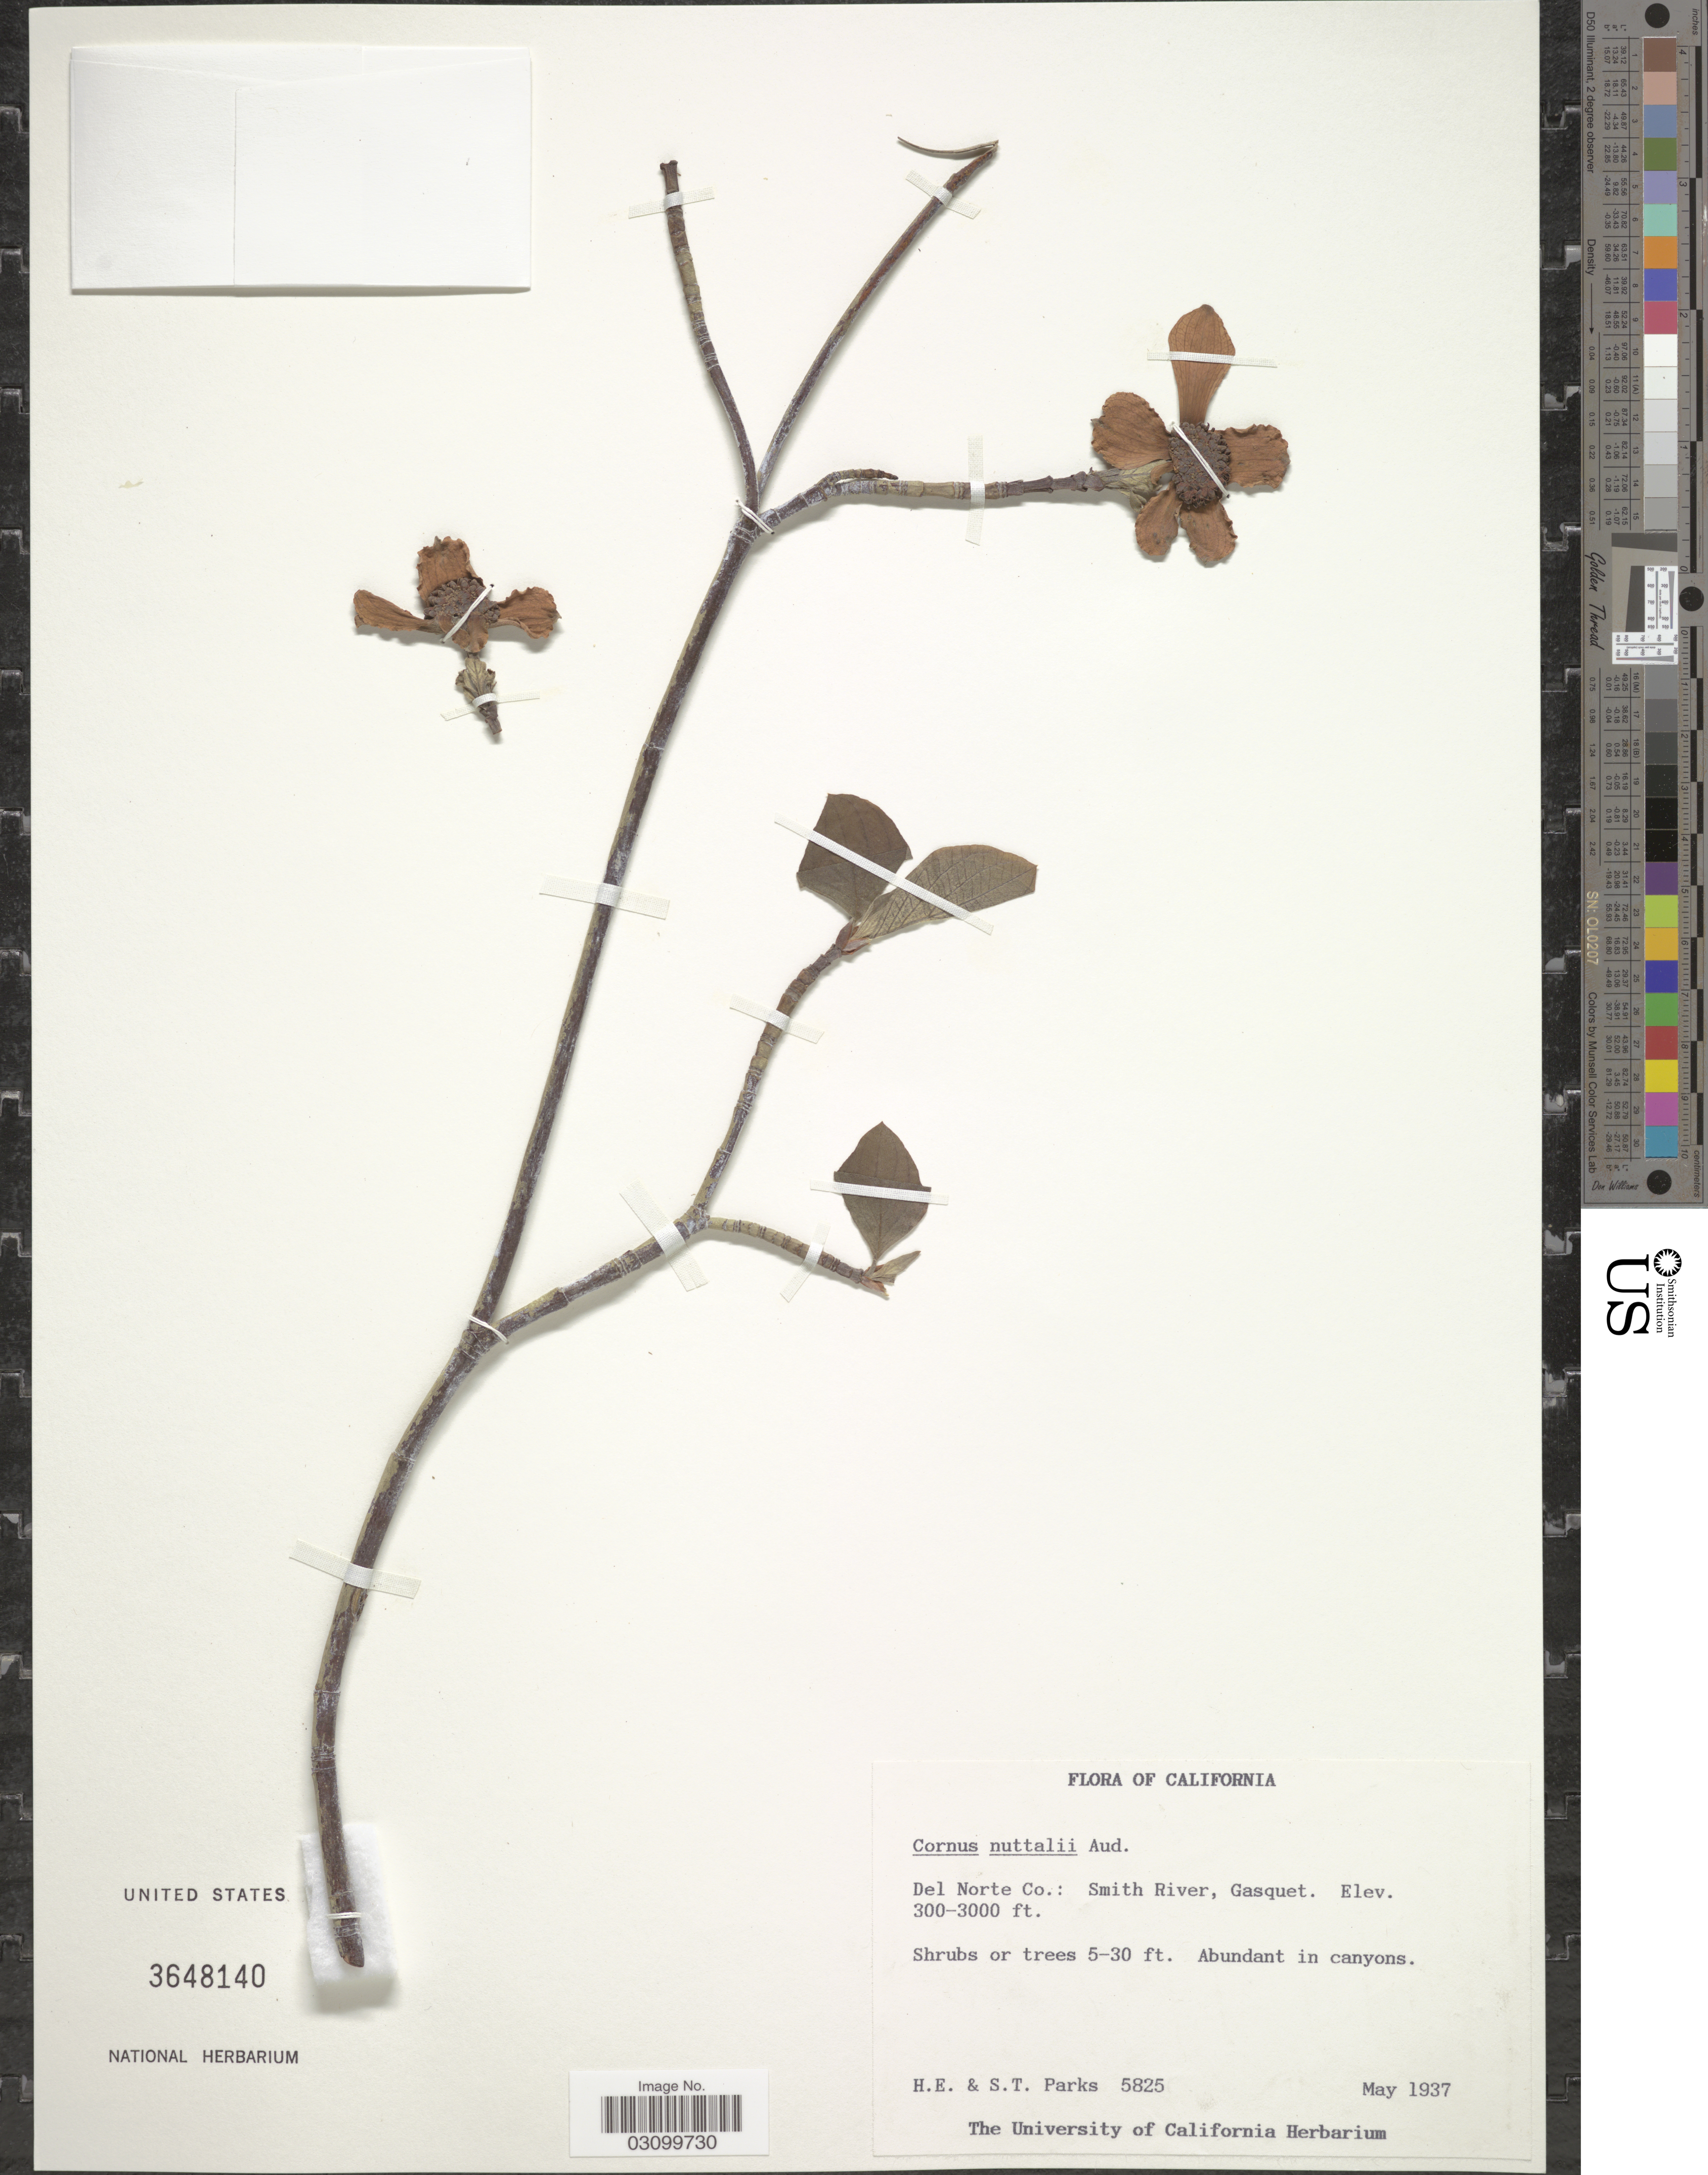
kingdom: Plantae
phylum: Tracheophyta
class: Magnoliopsida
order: Cornales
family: Cornaceae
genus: Cornus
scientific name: Cornus nuttallii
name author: Audubon ex Torr. & A. Gray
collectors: H. E. Parks & S. Parks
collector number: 5825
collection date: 1937-05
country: United States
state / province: California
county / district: Del Norte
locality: Del Norte Co.: Smith River, Gasquet.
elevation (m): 91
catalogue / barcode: US 3648140